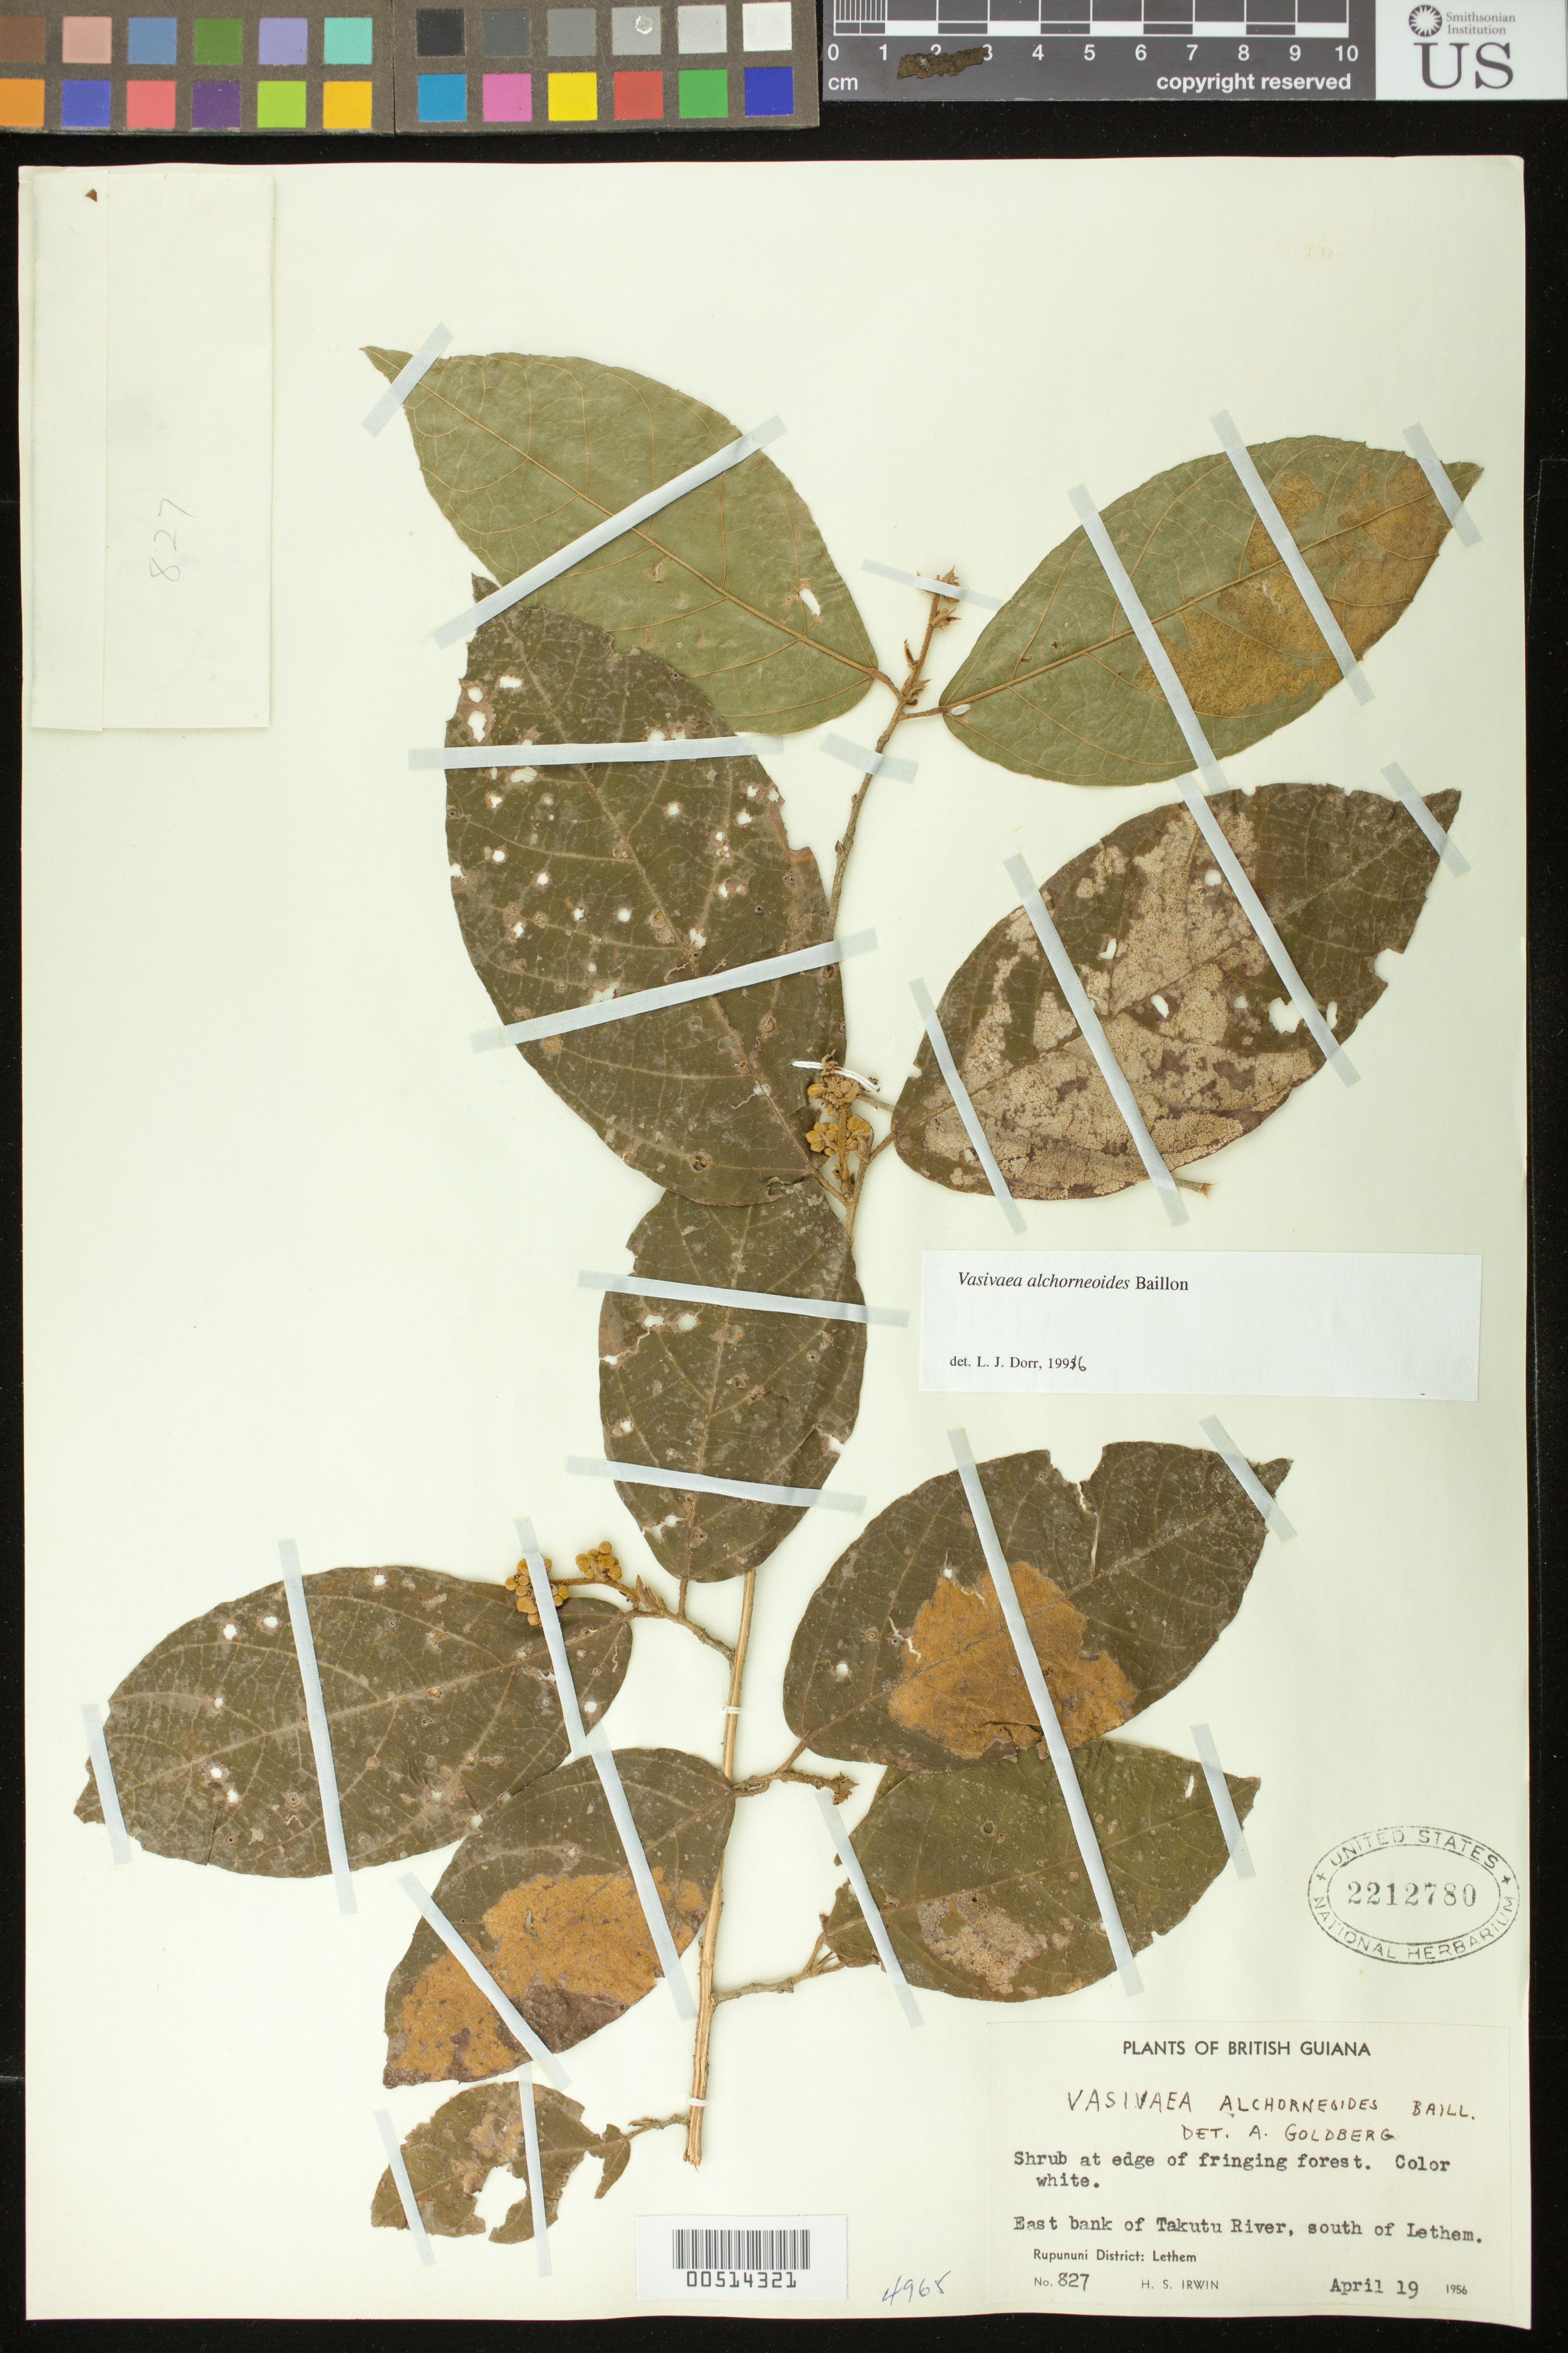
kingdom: Plantae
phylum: Tracheophyta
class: Magnoliopsida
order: Malvales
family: Malvaceae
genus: Vasivaea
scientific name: Vasivaea alchorneoides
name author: Baill.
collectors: H. Irwin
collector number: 827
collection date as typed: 19 Apr 1956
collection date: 1956-04-19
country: Guyana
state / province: U. Takutu-U. Essequibo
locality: E bank of Takutu River, S of Lethem. [In former Rupununi Region.]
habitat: Edge of fringing forest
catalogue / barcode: US 2212780